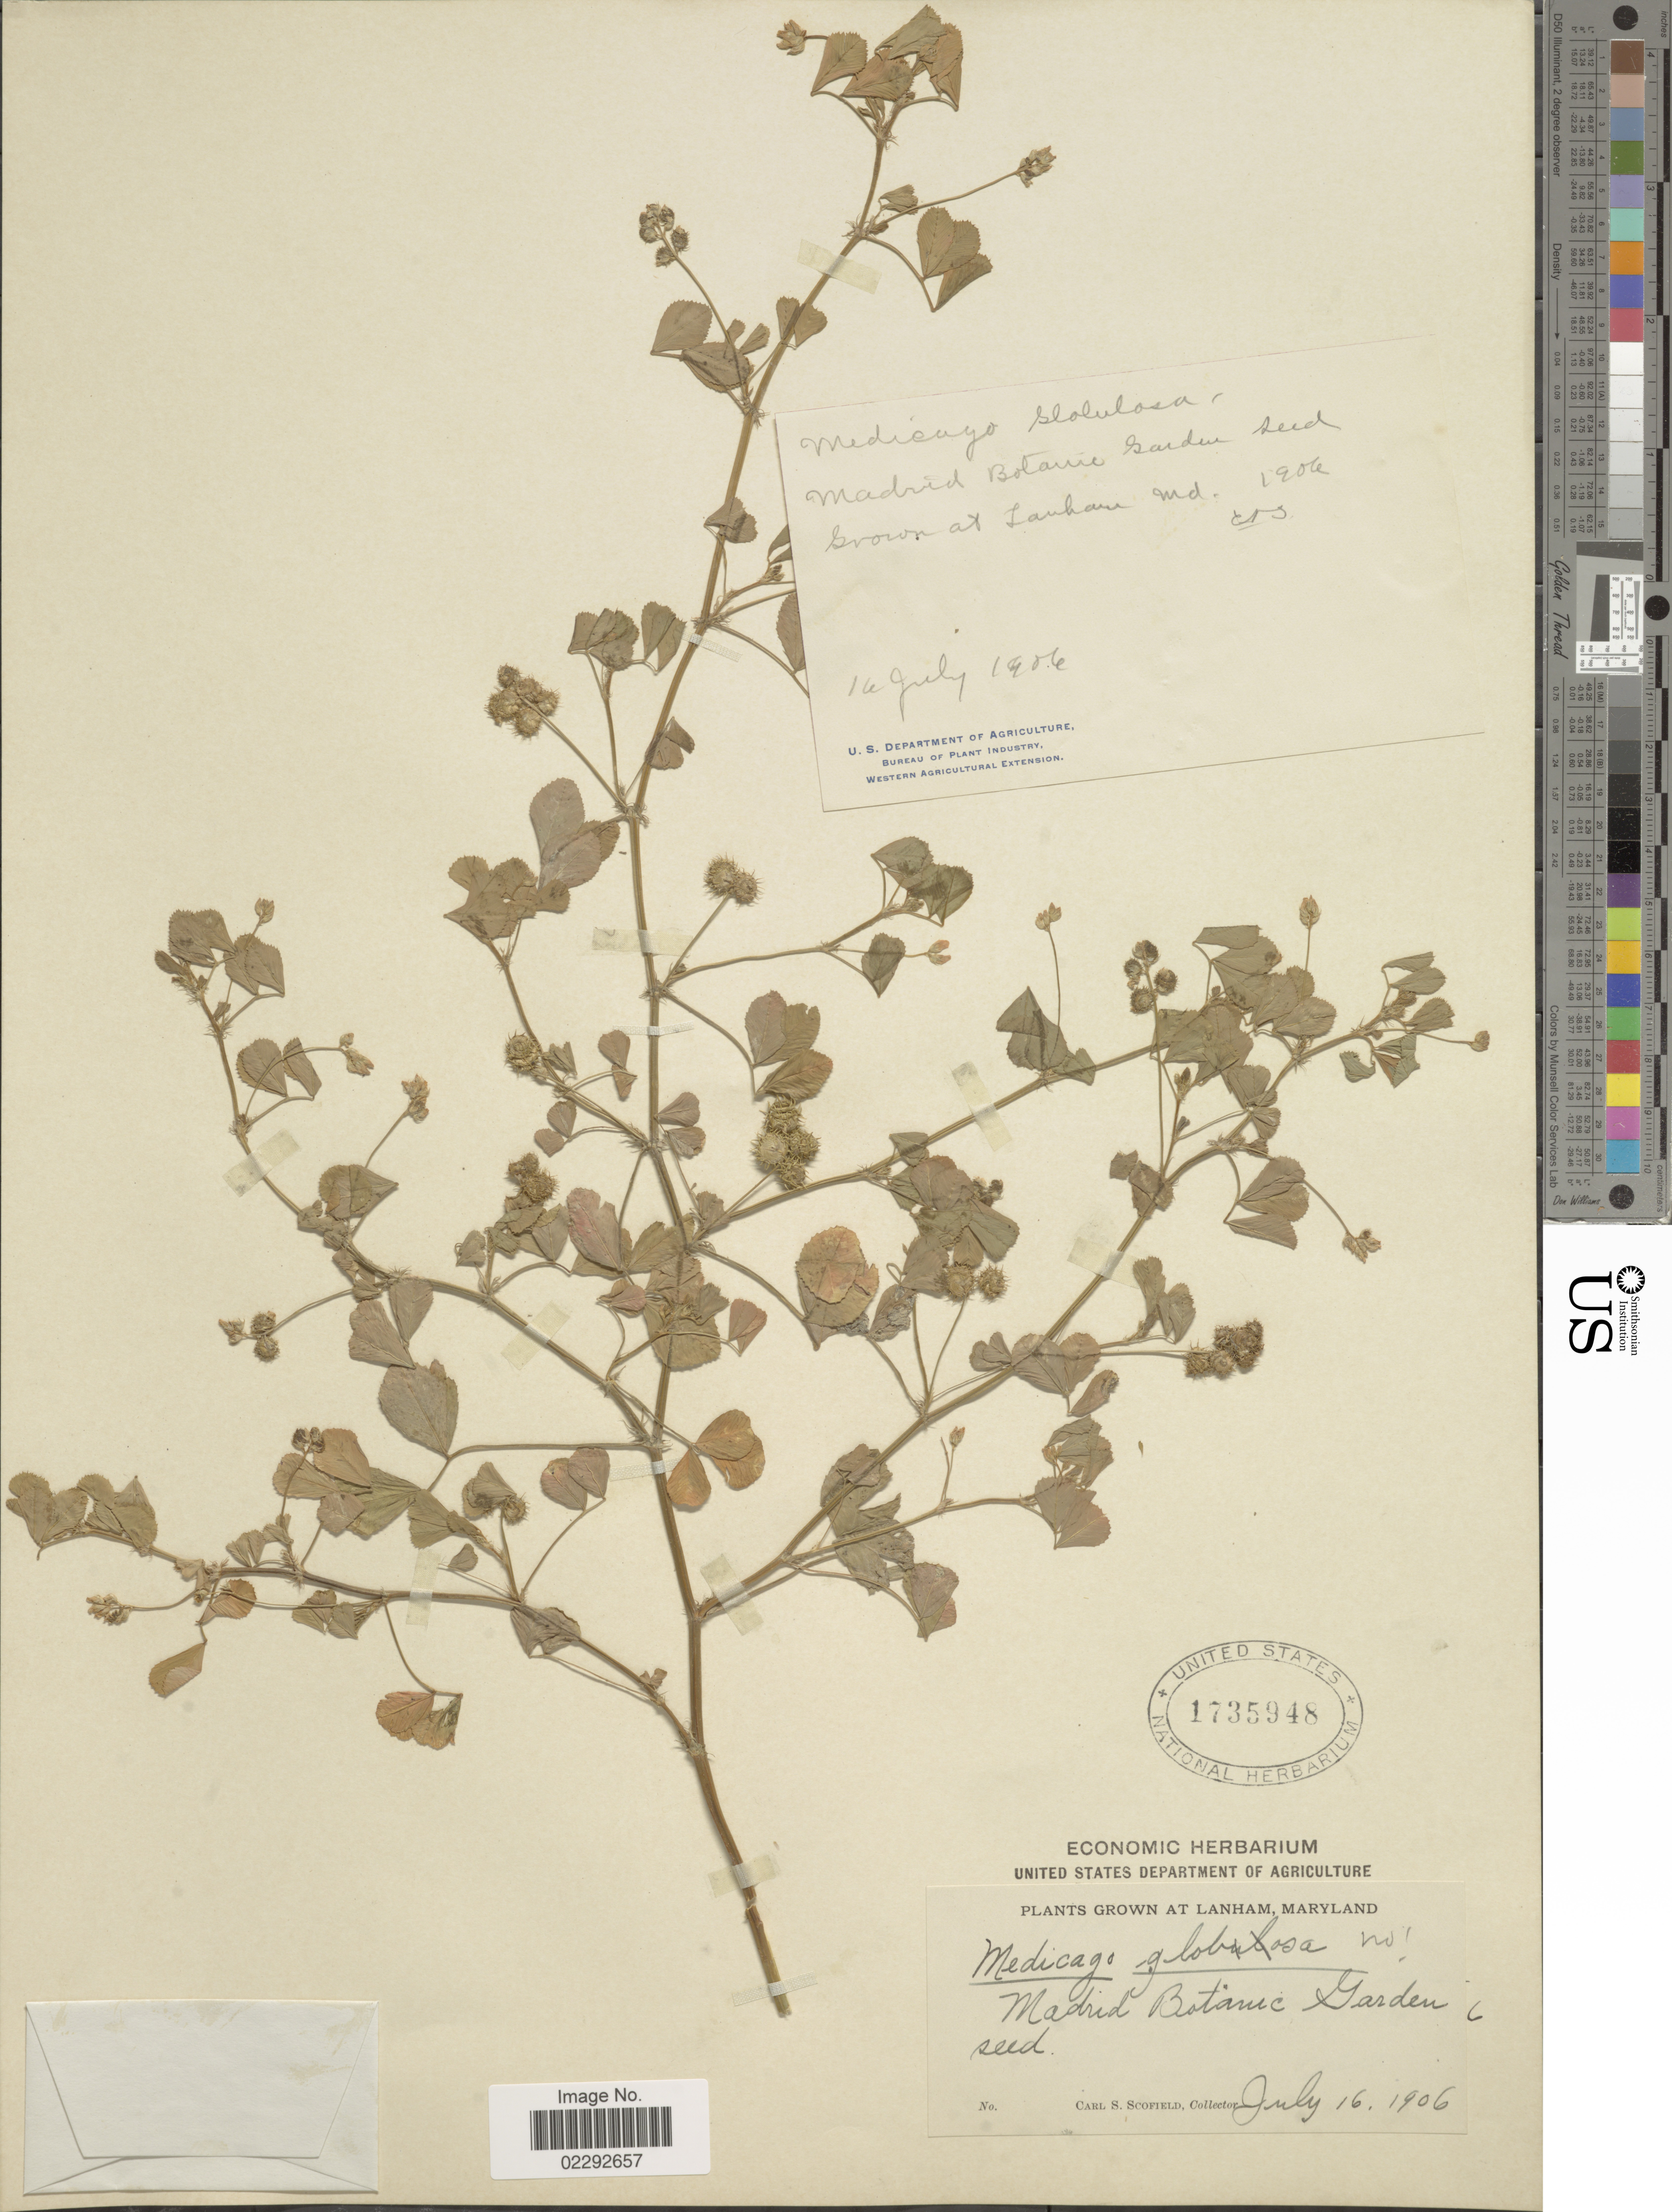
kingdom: Plantae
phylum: Tracheophyta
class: Magnoliopsida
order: Fabales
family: Fabaceae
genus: Medicago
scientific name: Medicago globosa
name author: C. Presl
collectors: C. Scofield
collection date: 1906-07-16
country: United States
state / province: Maryland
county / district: Prince George's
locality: Lanham, Maryland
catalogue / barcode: US 1735948